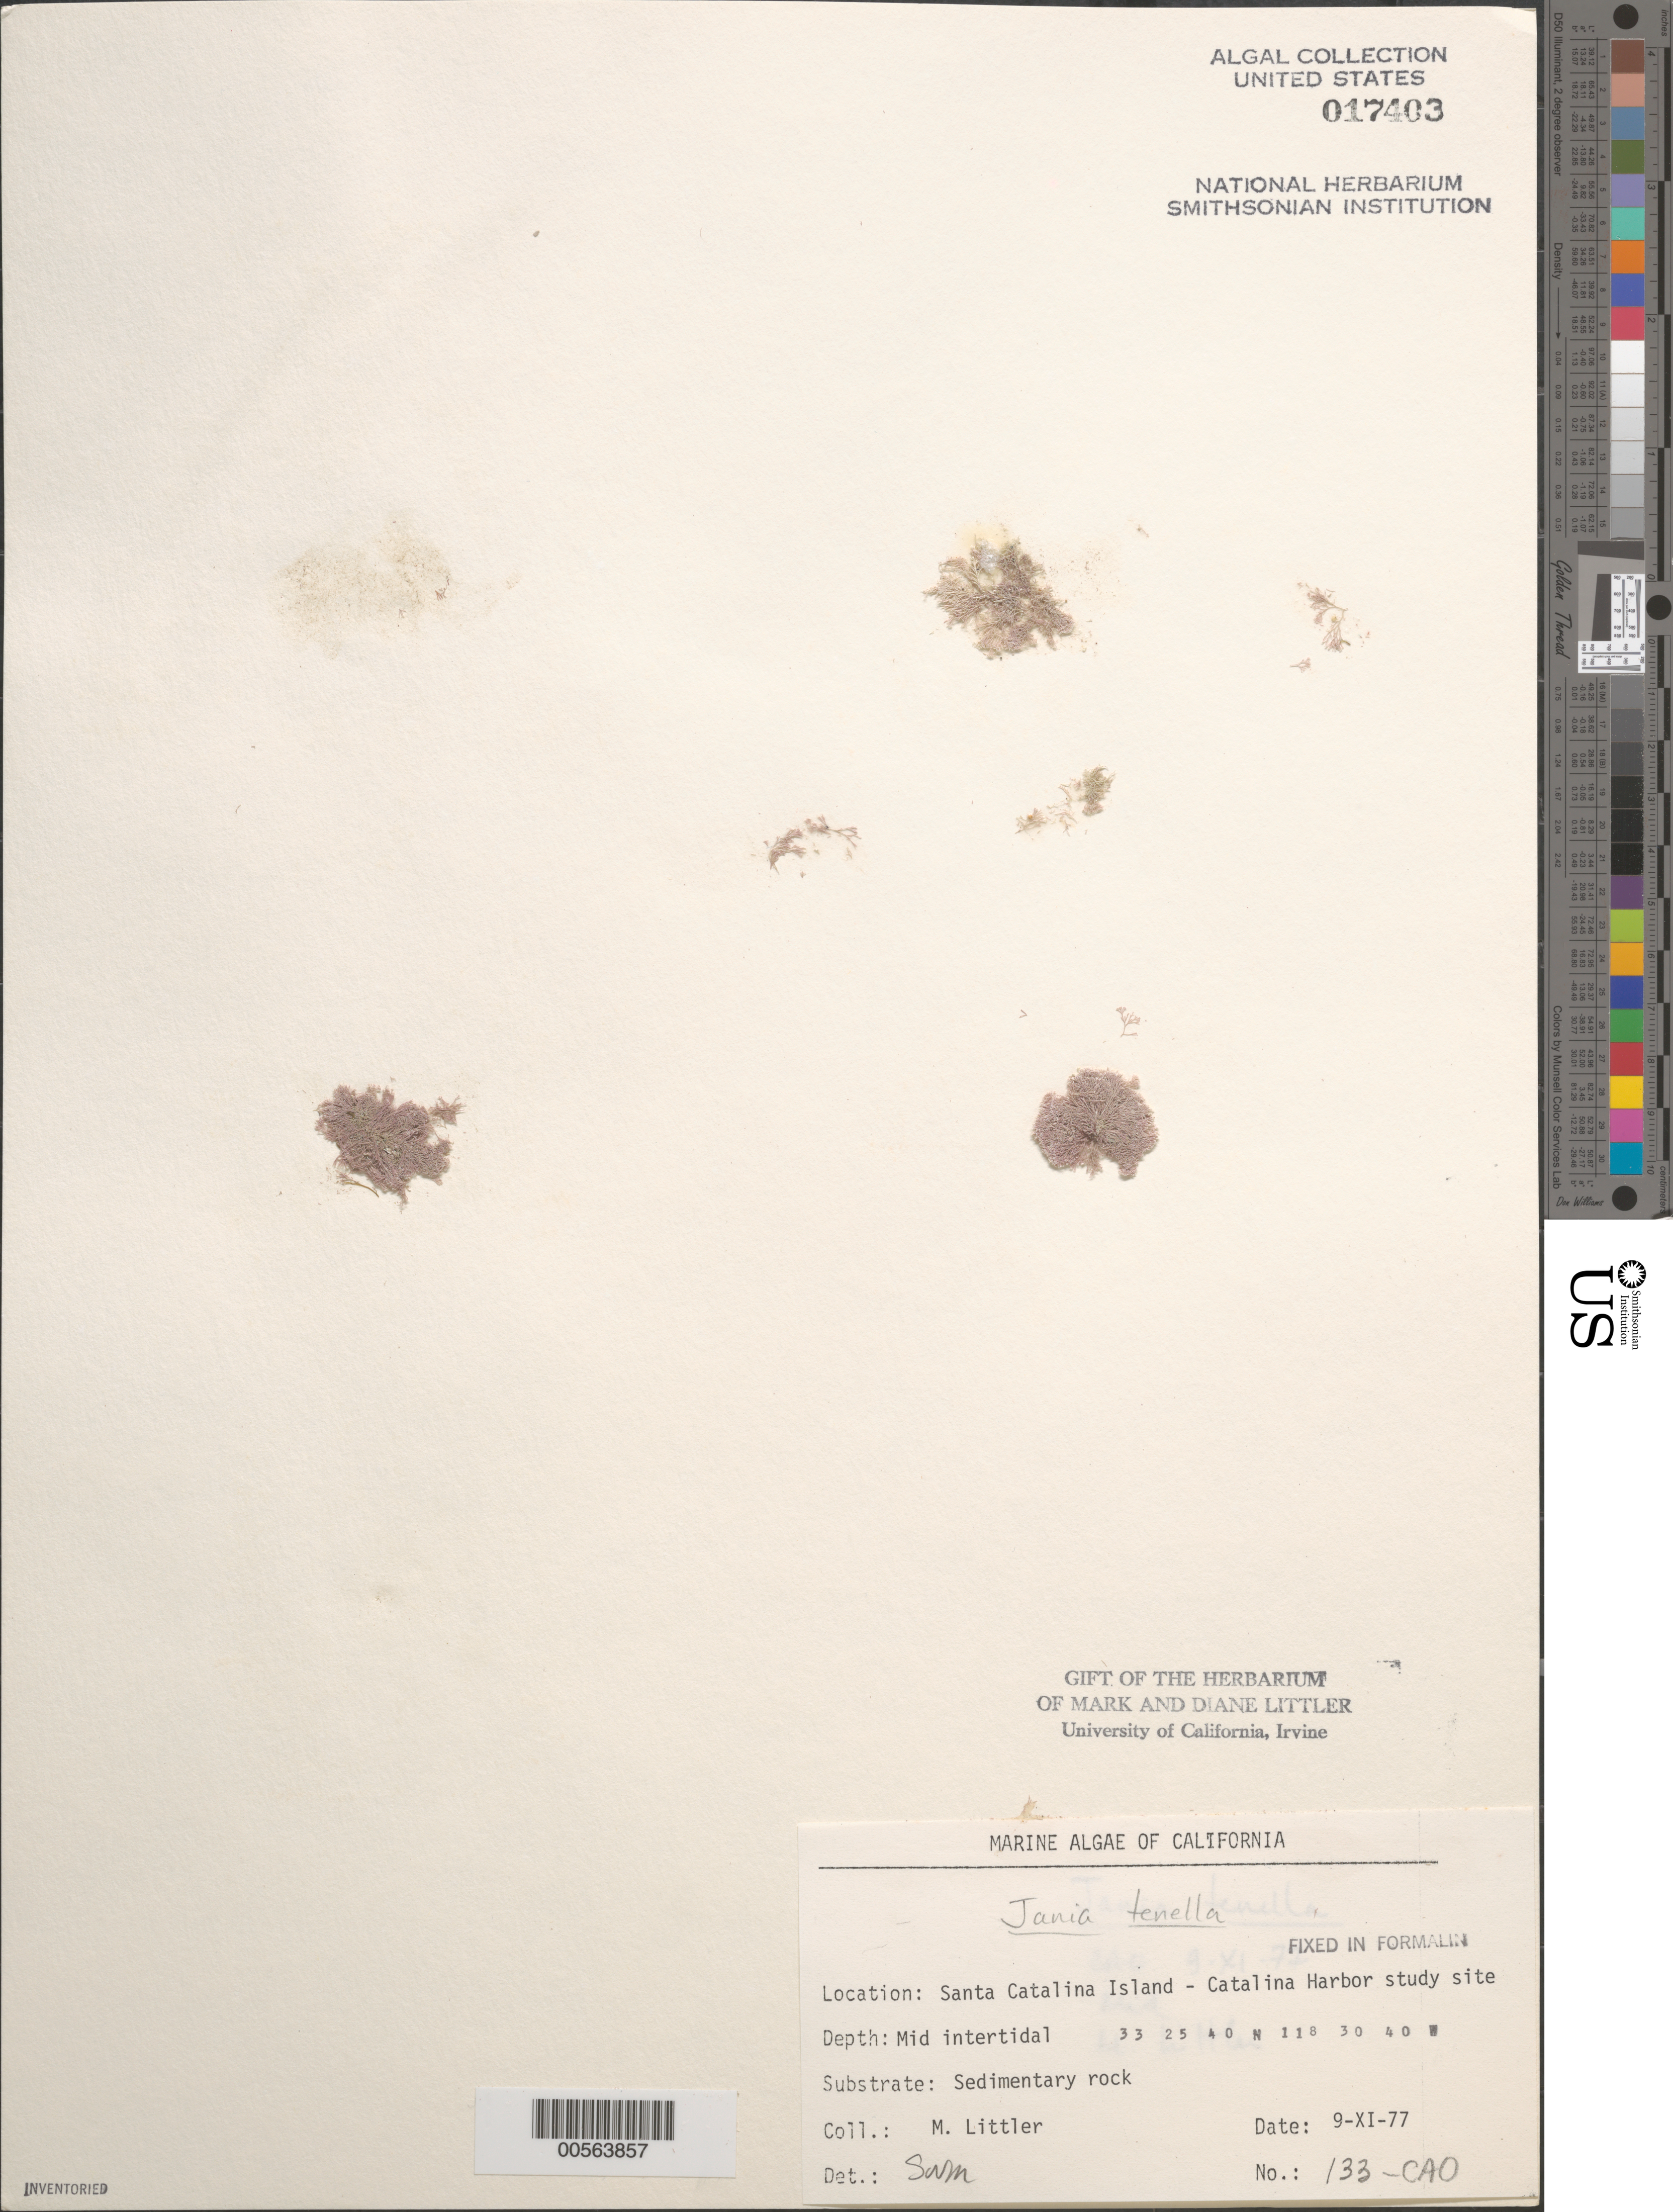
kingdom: Plantae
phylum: Rhodophyta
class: Florideophyceae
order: Corallinales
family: Corallinaceae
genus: Jania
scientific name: Jania tenella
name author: (Kütz.) Grunow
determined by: Murray, S. N.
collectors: M. M. Littler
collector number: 133-cao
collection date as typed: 09 Nov 1977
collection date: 1977-11-09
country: United States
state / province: California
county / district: Los Angeles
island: Santa Catalina Island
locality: Catalina Harbor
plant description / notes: BLM-SOCALBIGHT Rocky Intertidal Survey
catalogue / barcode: US 17403